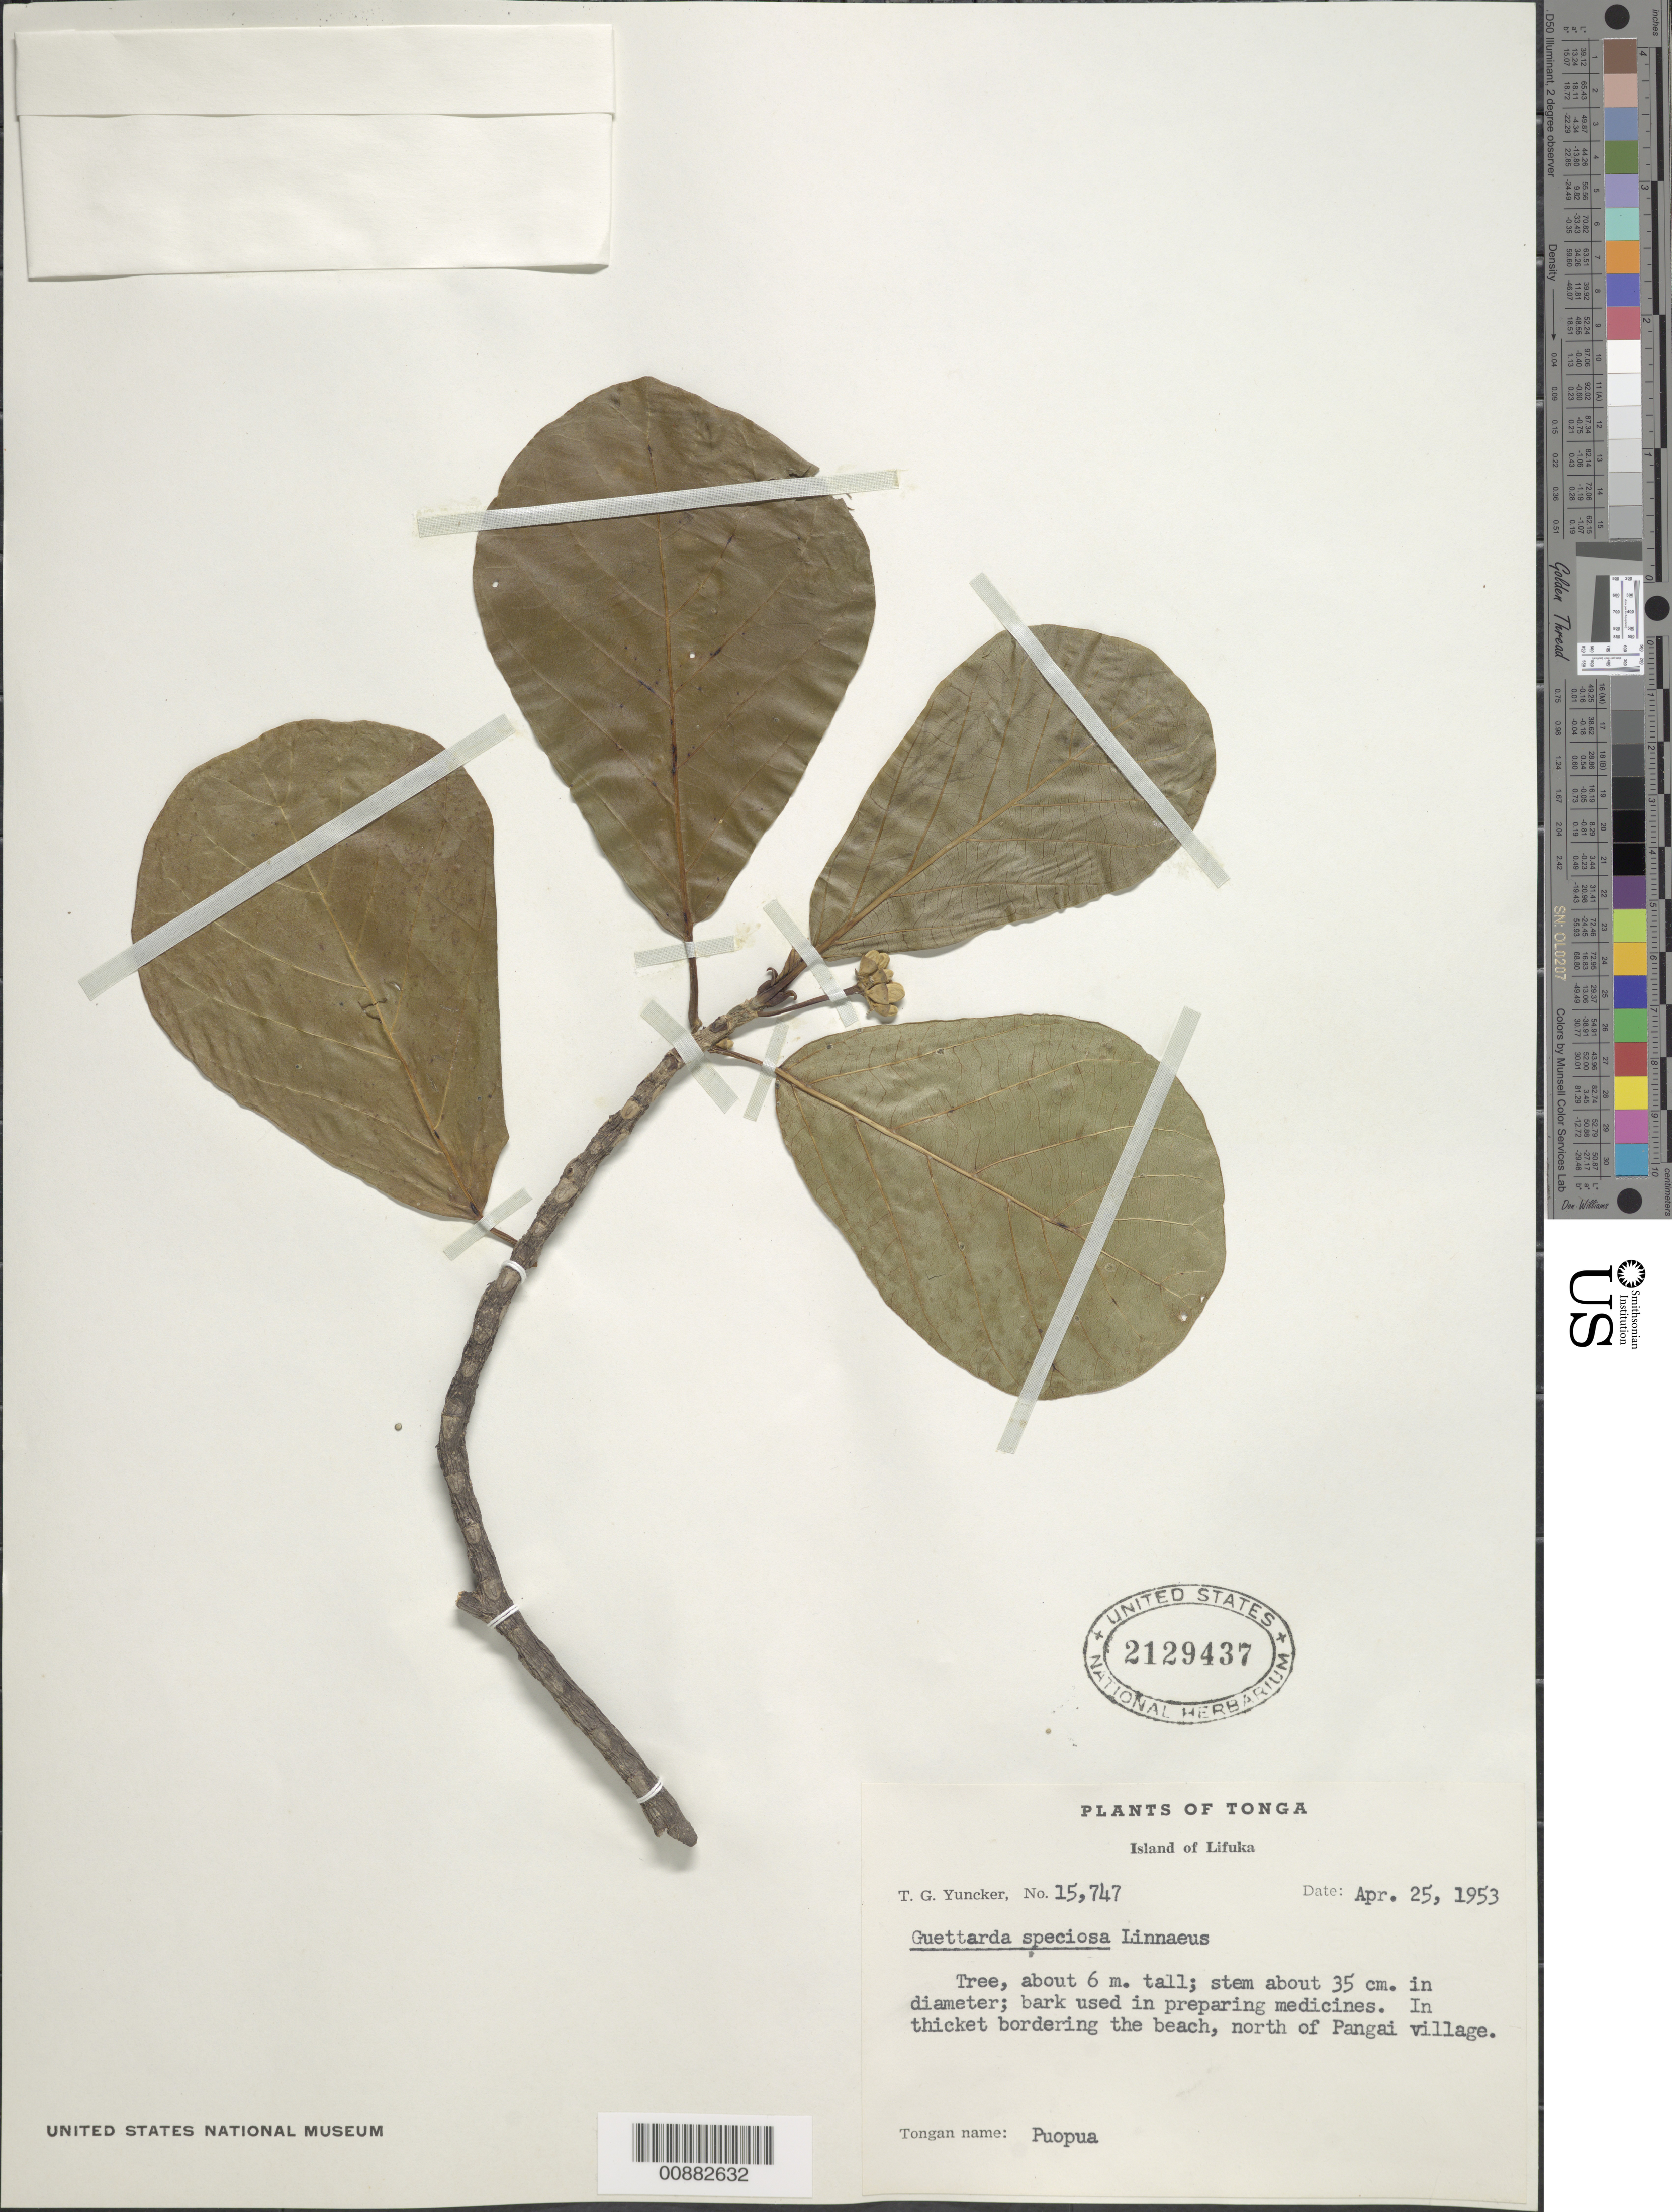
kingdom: Plantae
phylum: Tracheophyta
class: Magnoliopsida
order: Gentianales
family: Rubiaceae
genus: Guettarda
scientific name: Guettarda speciosa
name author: L.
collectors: T. G. Yuncker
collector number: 15747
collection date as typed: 25 Apr 1953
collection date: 1953-04-25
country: Tonga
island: Lifuka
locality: In thicket bordering the beach, north of Pangai village.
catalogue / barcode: US 2129437